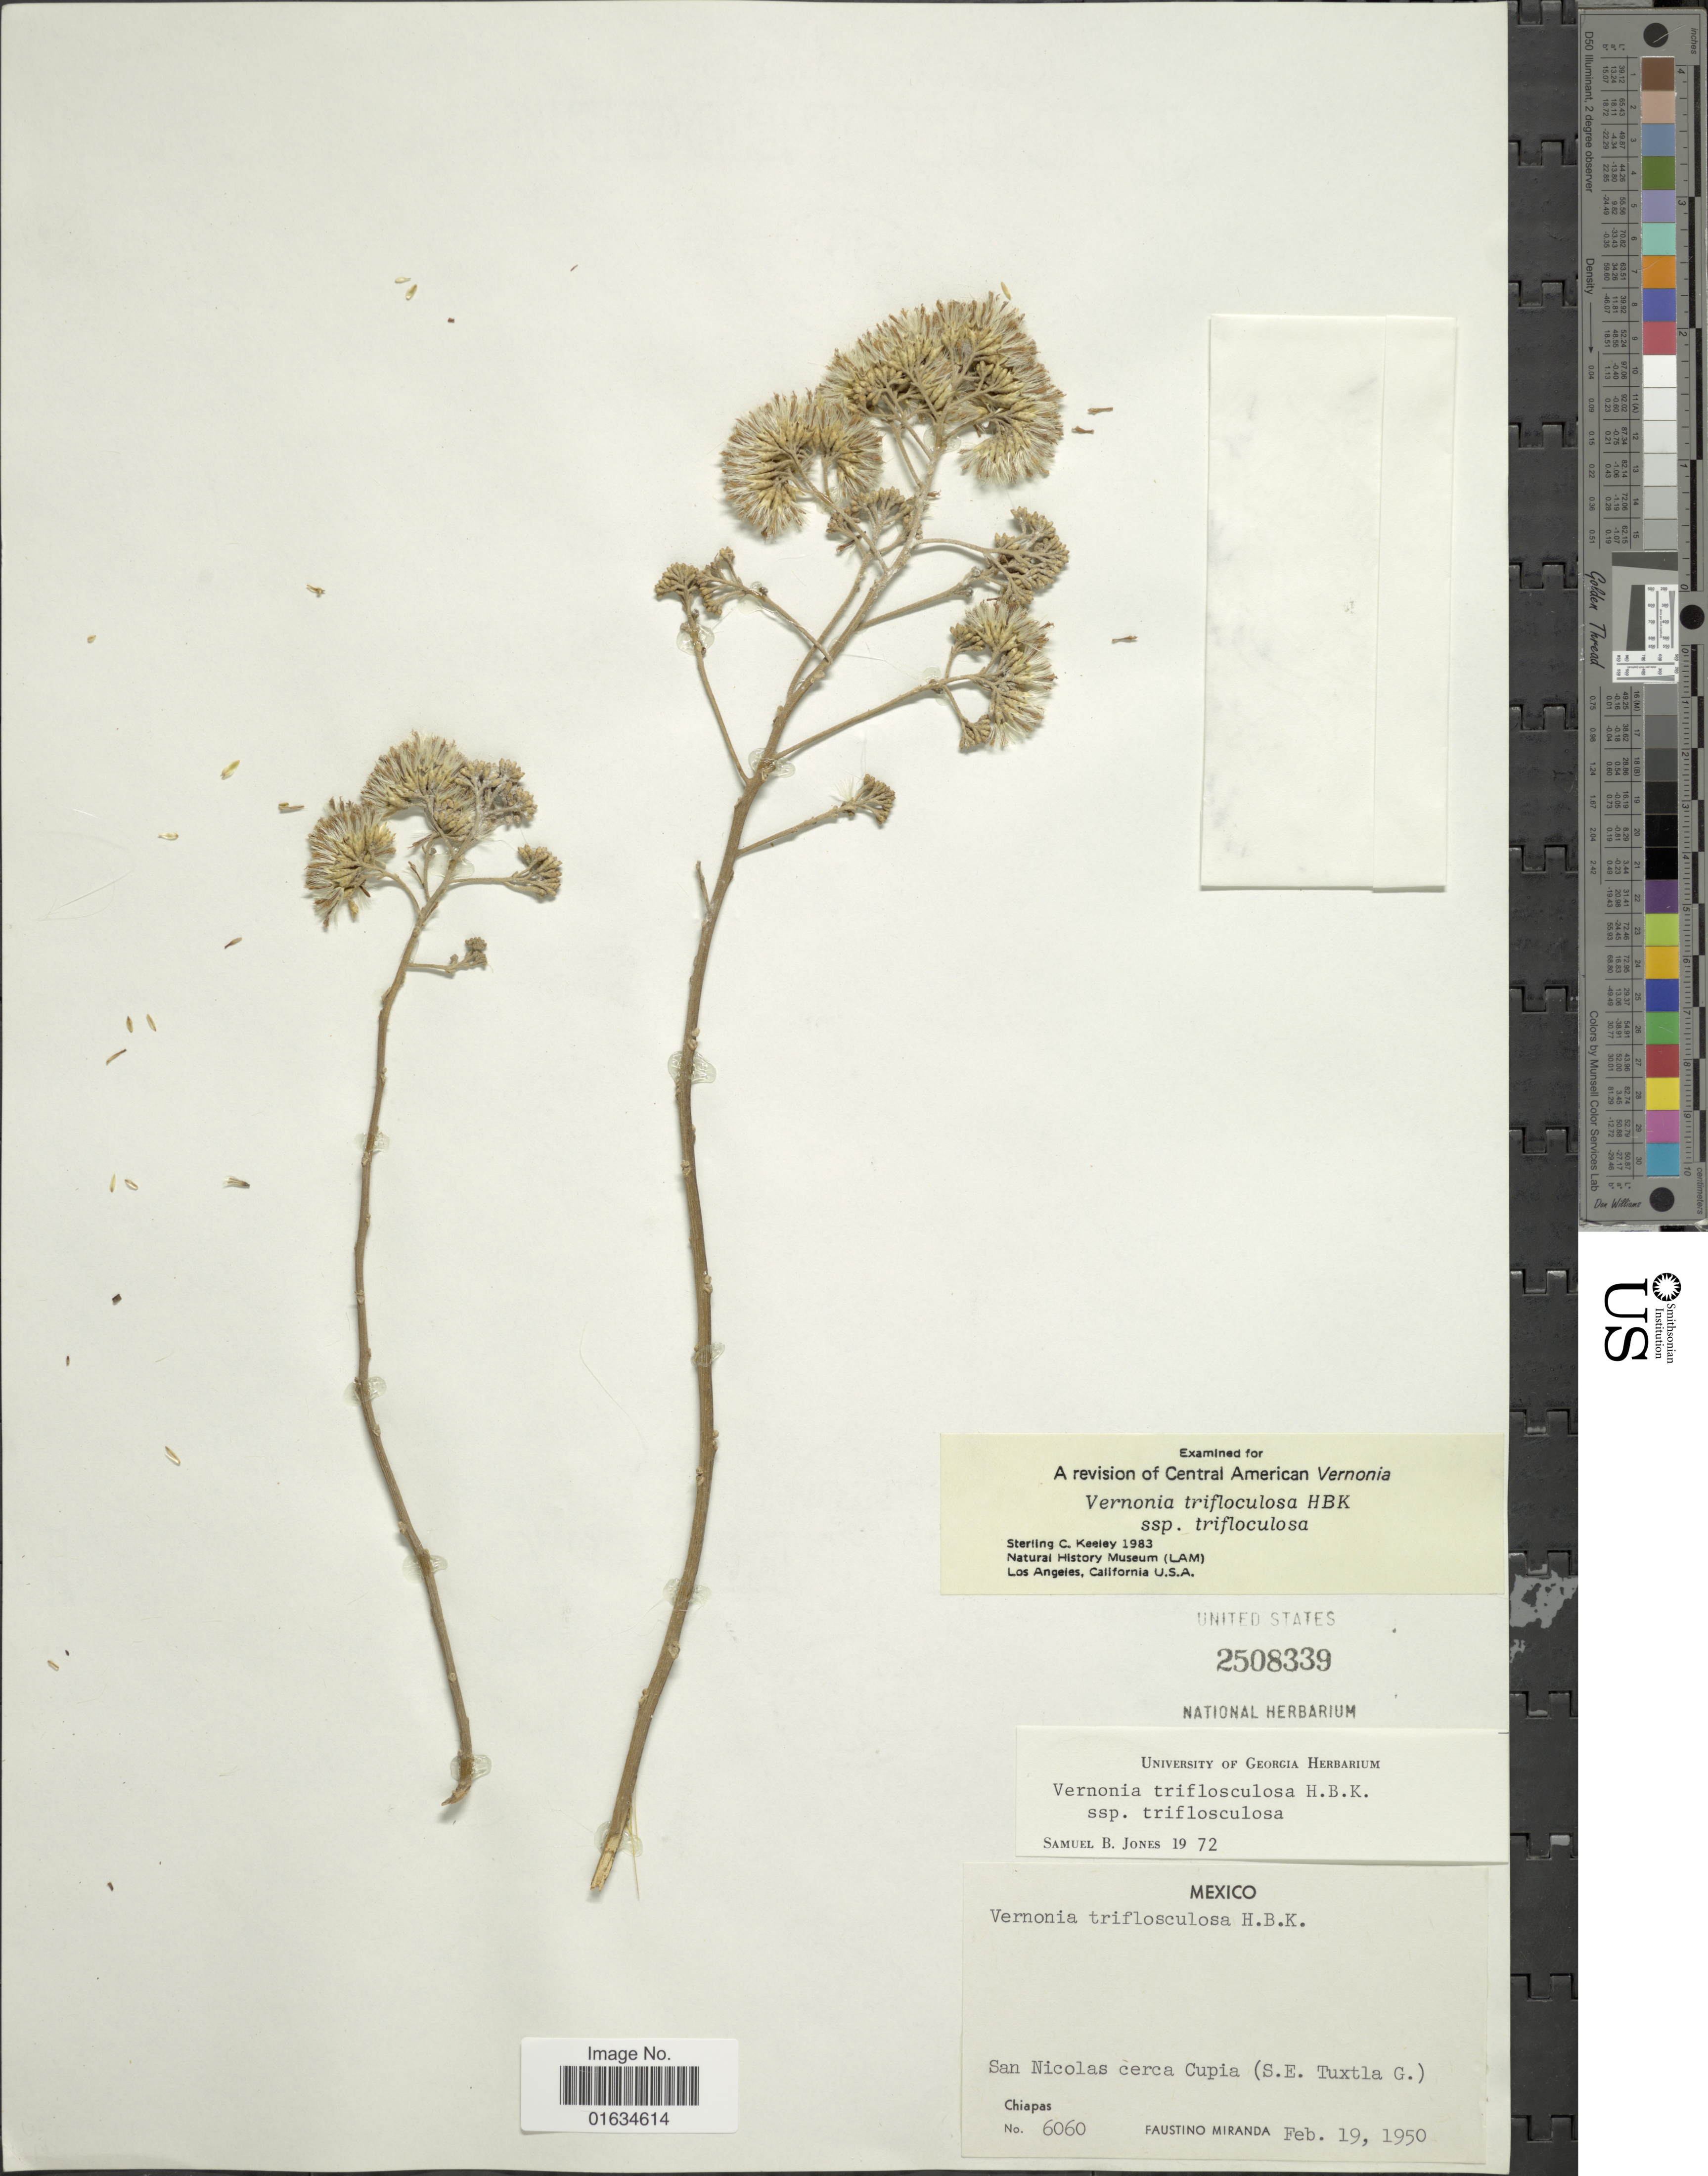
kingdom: Plantae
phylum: Tracheophyta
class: Magnoliopsida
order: Asterales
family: Asteraceae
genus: Eremosis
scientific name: Eremosis triflosculosa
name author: (Kunth) Gleason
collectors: F. Miranda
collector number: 6060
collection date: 1950-02-19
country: Mexico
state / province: Chiapas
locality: San Nicolas cerca Cupia (S.E. Tuxtla G.)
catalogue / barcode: US 2508339